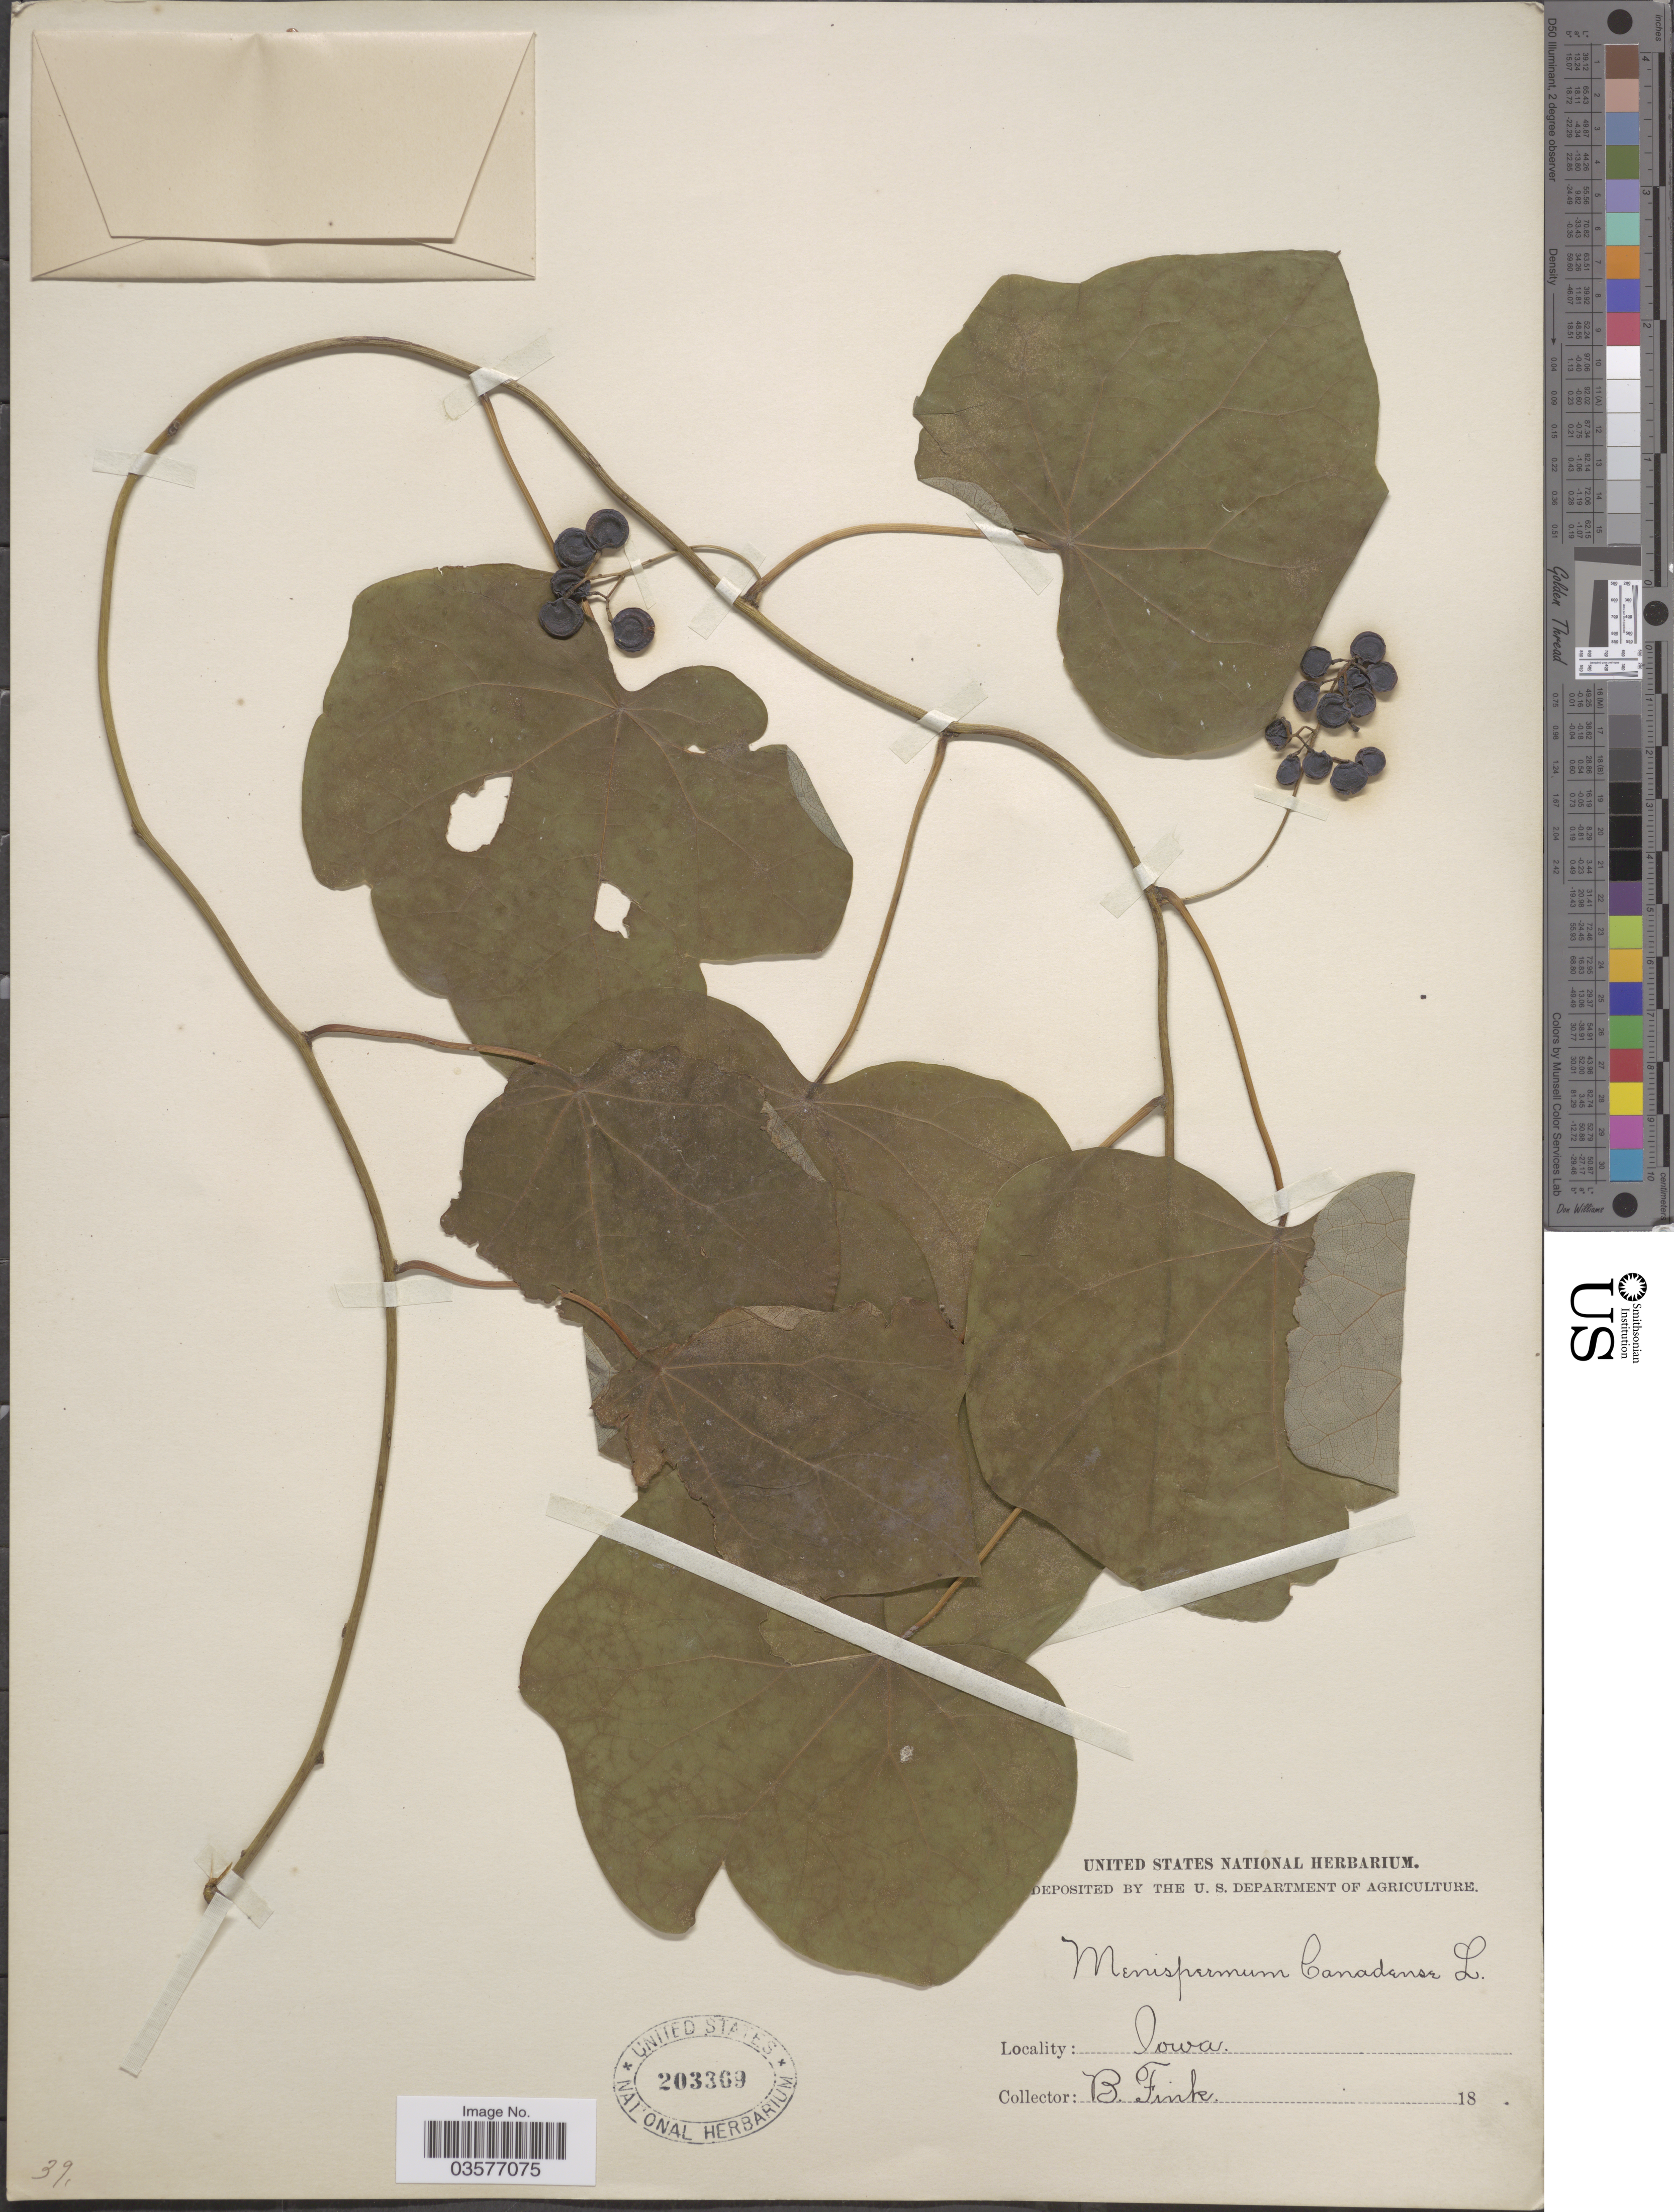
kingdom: Plantae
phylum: Tracheophyta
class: Magnoliopsida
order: Ranunculales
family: Menispermaceae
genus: Menispermum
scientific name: Menispermum canadense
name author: L.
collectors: B. Fink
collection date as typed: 18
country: United States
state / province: Iowa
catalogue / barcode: US 203369